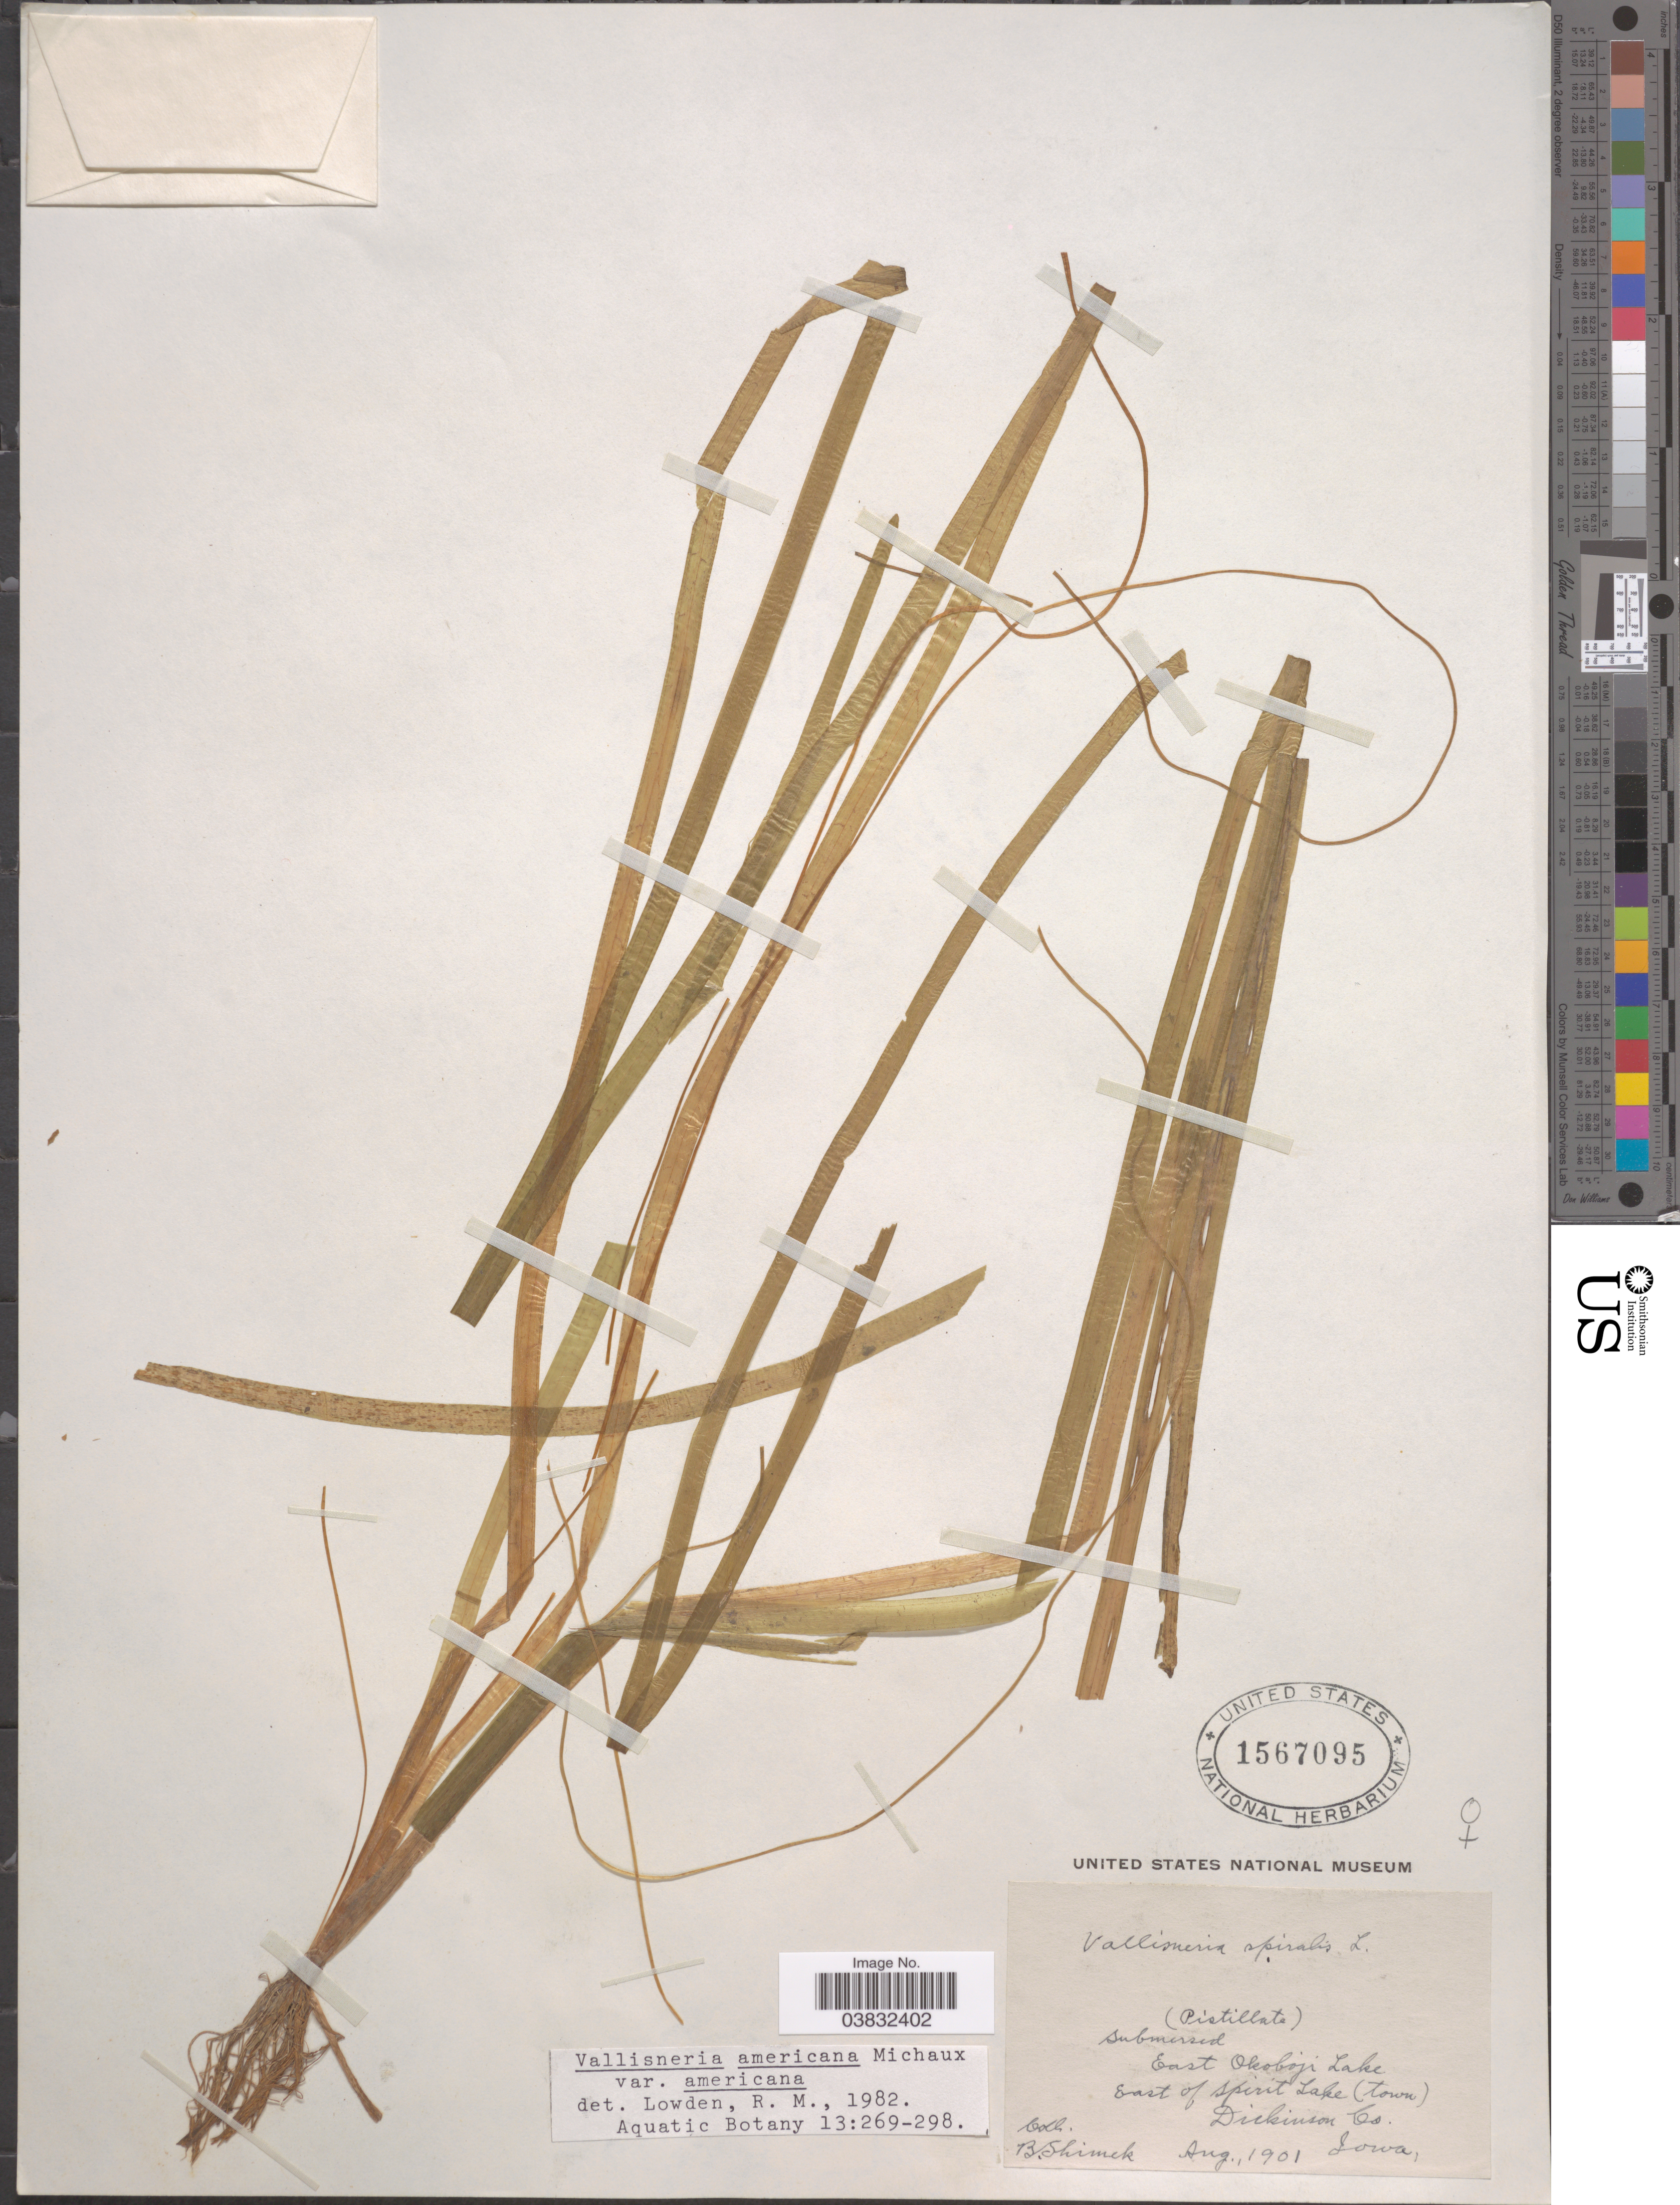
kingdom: Plantae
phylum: Tracheophyta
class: Liliopsida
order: Alismatales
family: Hydrocharitaceae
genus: Vallisneria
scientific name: Vallisneria americana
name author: Michx.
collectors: B. Shimek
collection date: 1901-08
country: United States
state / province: Iowa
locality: East Okoboji Lake, East of Spirit Lake (town) Dickinson Co.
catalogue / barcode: US 1567095